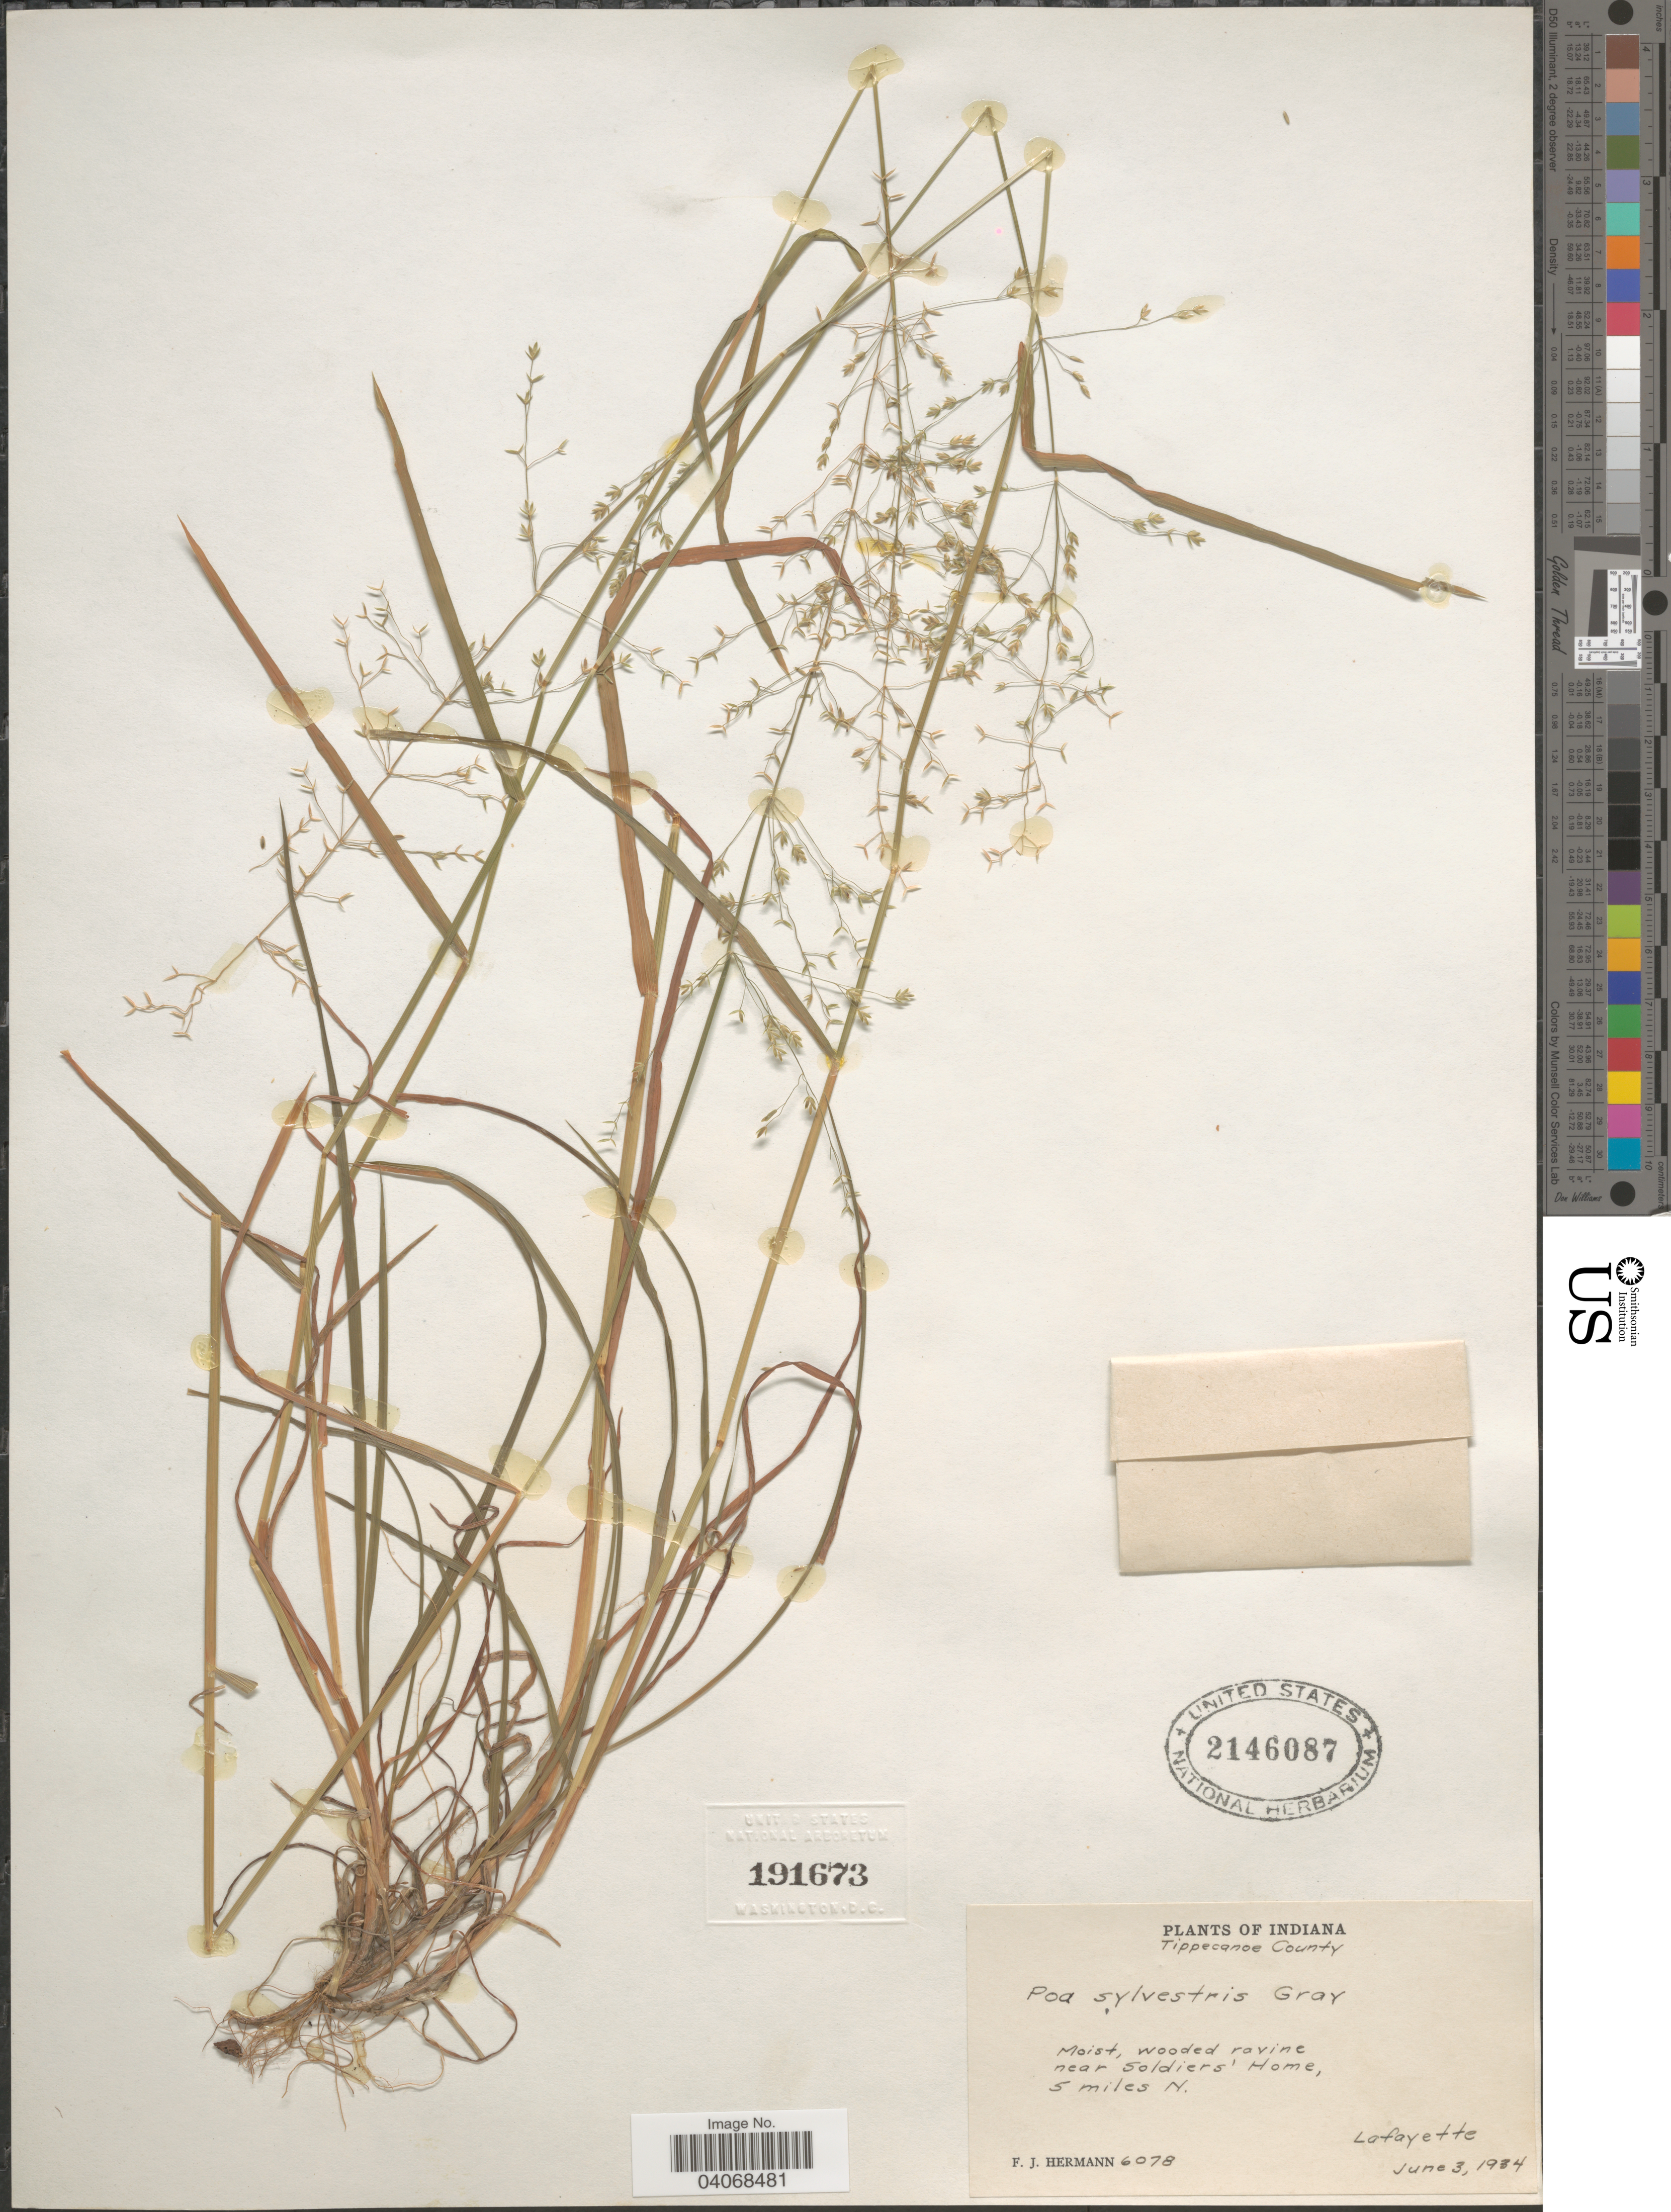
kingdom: Plantae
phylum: Tracheophyta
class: Liliopsida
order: Poales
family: Poaceae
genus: Poa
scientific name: Poa sylvestris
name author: A. Gray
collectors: F. J. Hermann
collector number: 6078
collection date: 1934-06-03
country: United States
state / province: Indiana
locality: Tippecanoe County. Moist, wooded ravine near Soldier's Home, 5 miles N. Lafayette.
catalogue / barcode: US 2146087